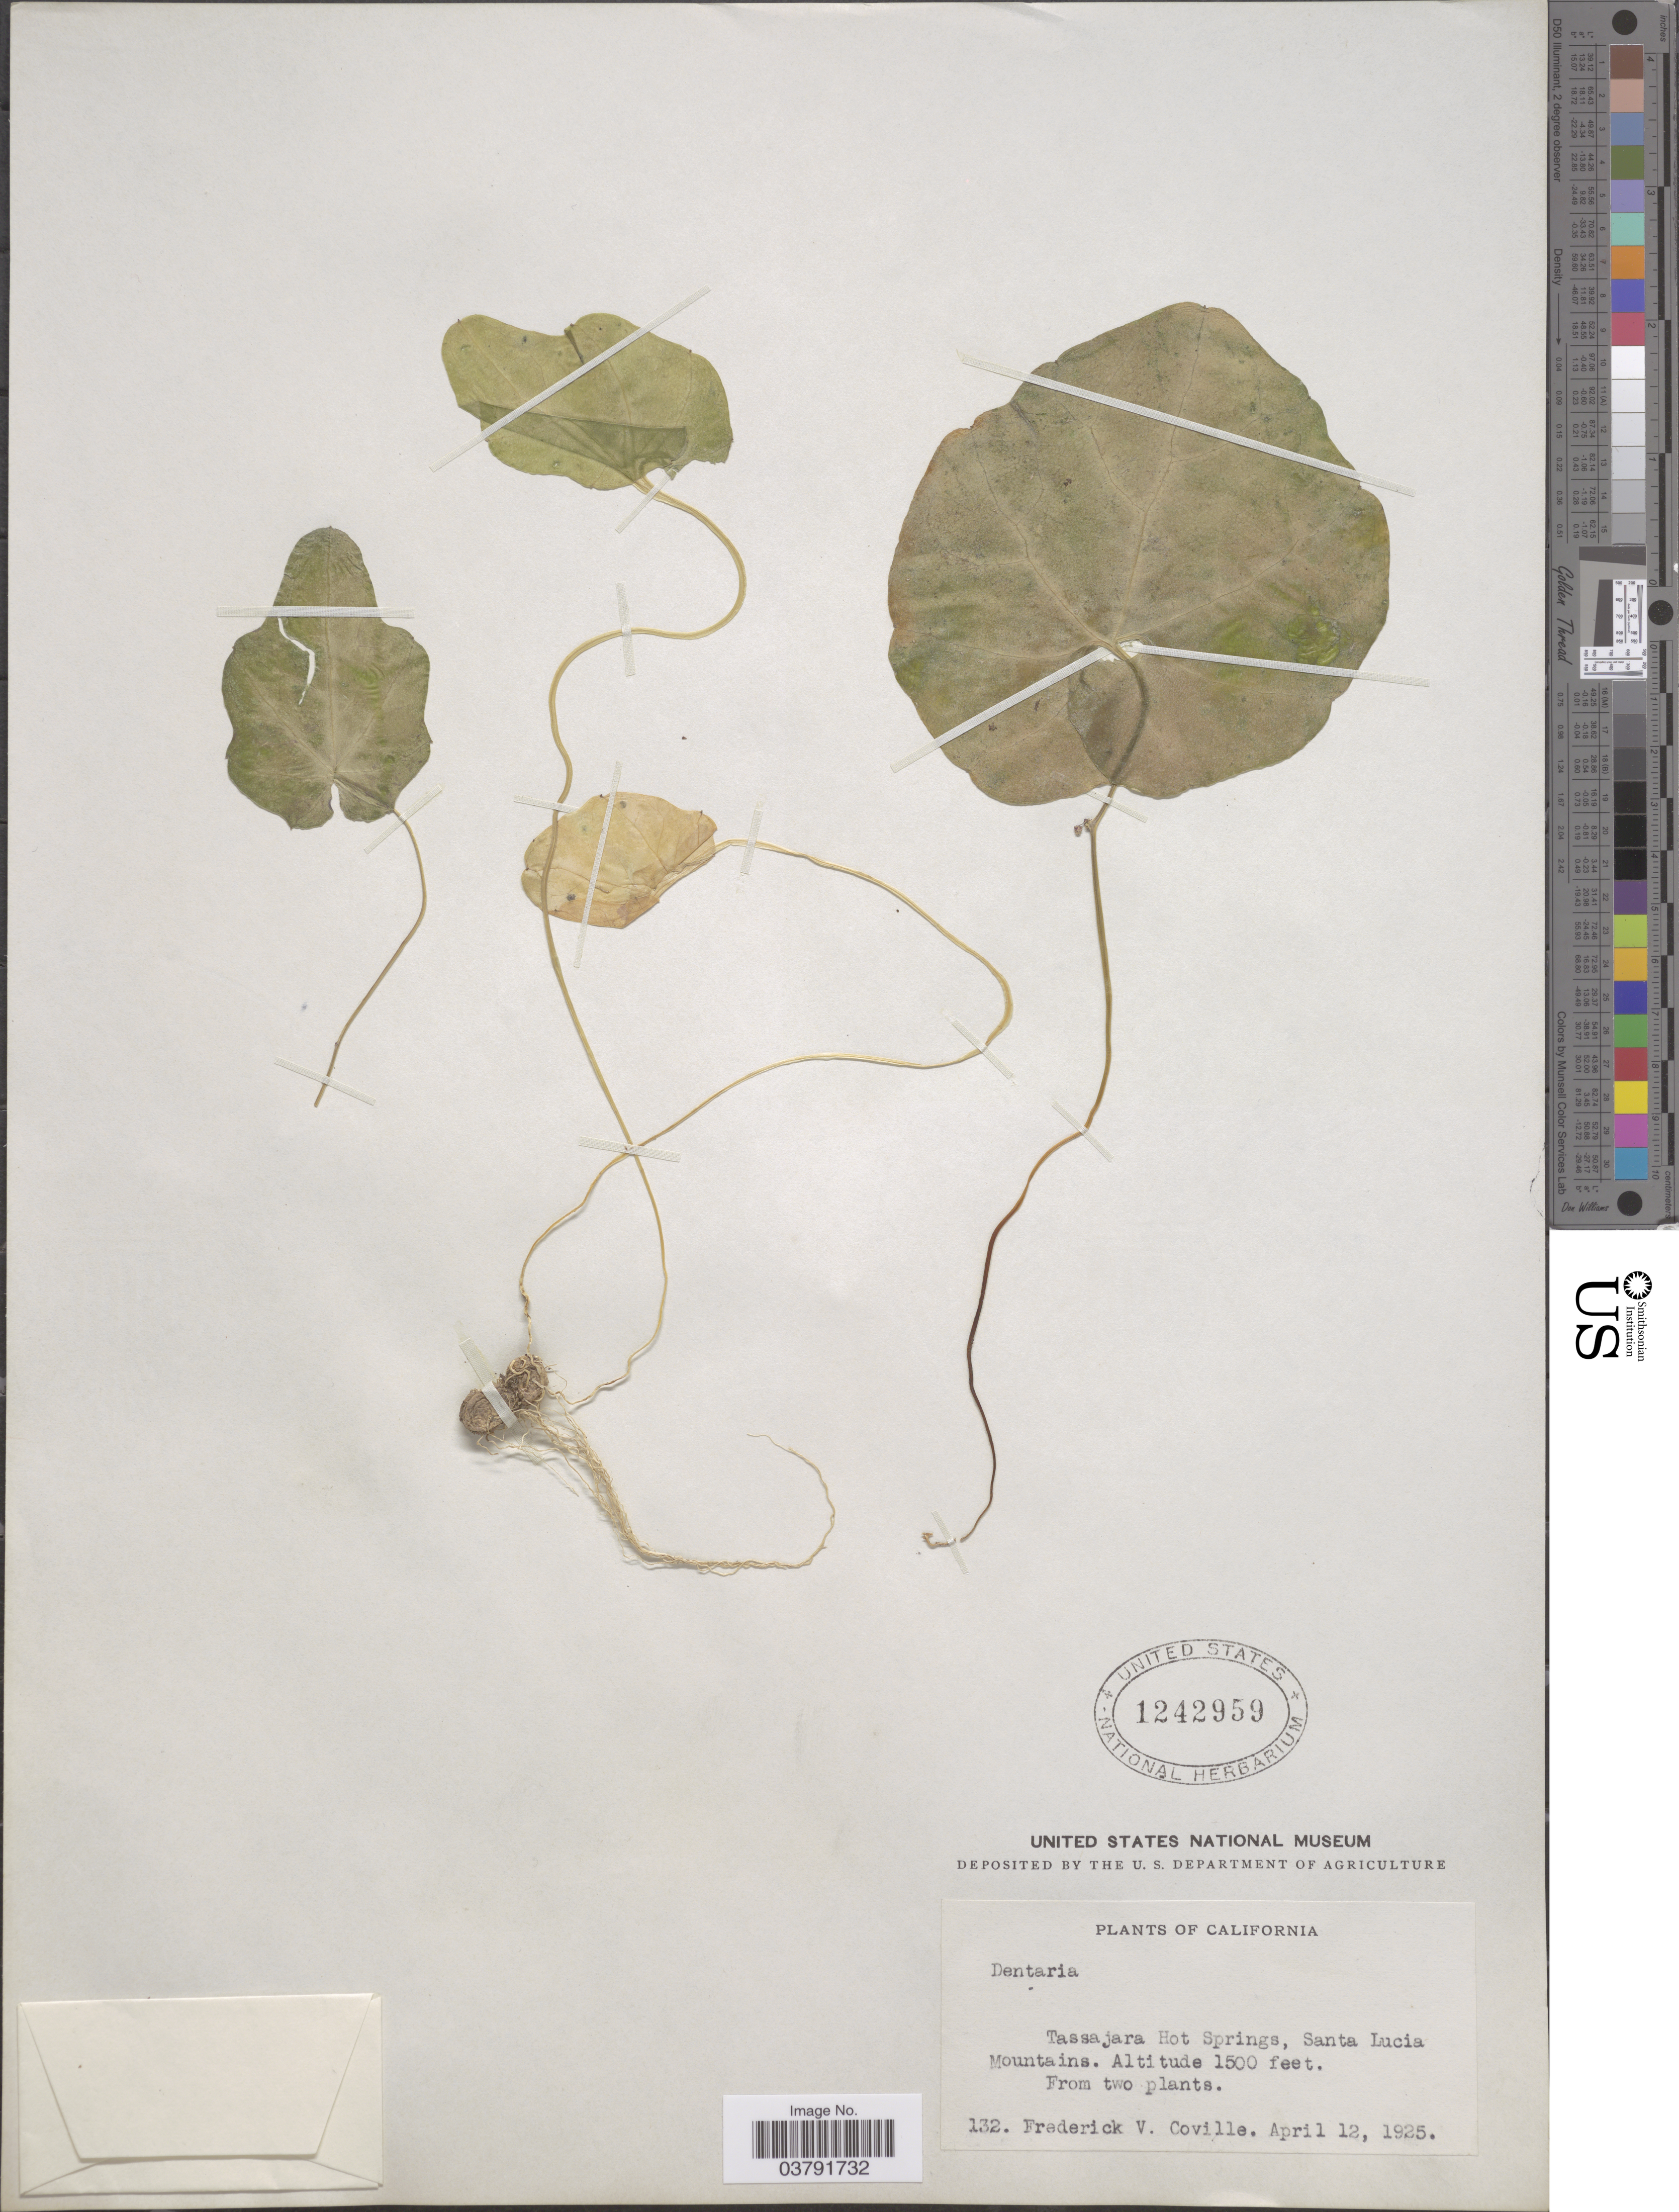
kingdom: Plantae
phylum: Tracheophyta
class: Magnoliopsida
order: Brassicales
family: Brassicaceae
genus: Dentaria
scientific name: Dentaria sp.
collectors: F. V. Coville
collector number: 132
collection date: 1925-04-12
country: United States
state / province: California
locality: Tassajara Hot Springs, Santa Lucia Mountains.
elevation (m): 457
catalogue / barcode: US 1242959